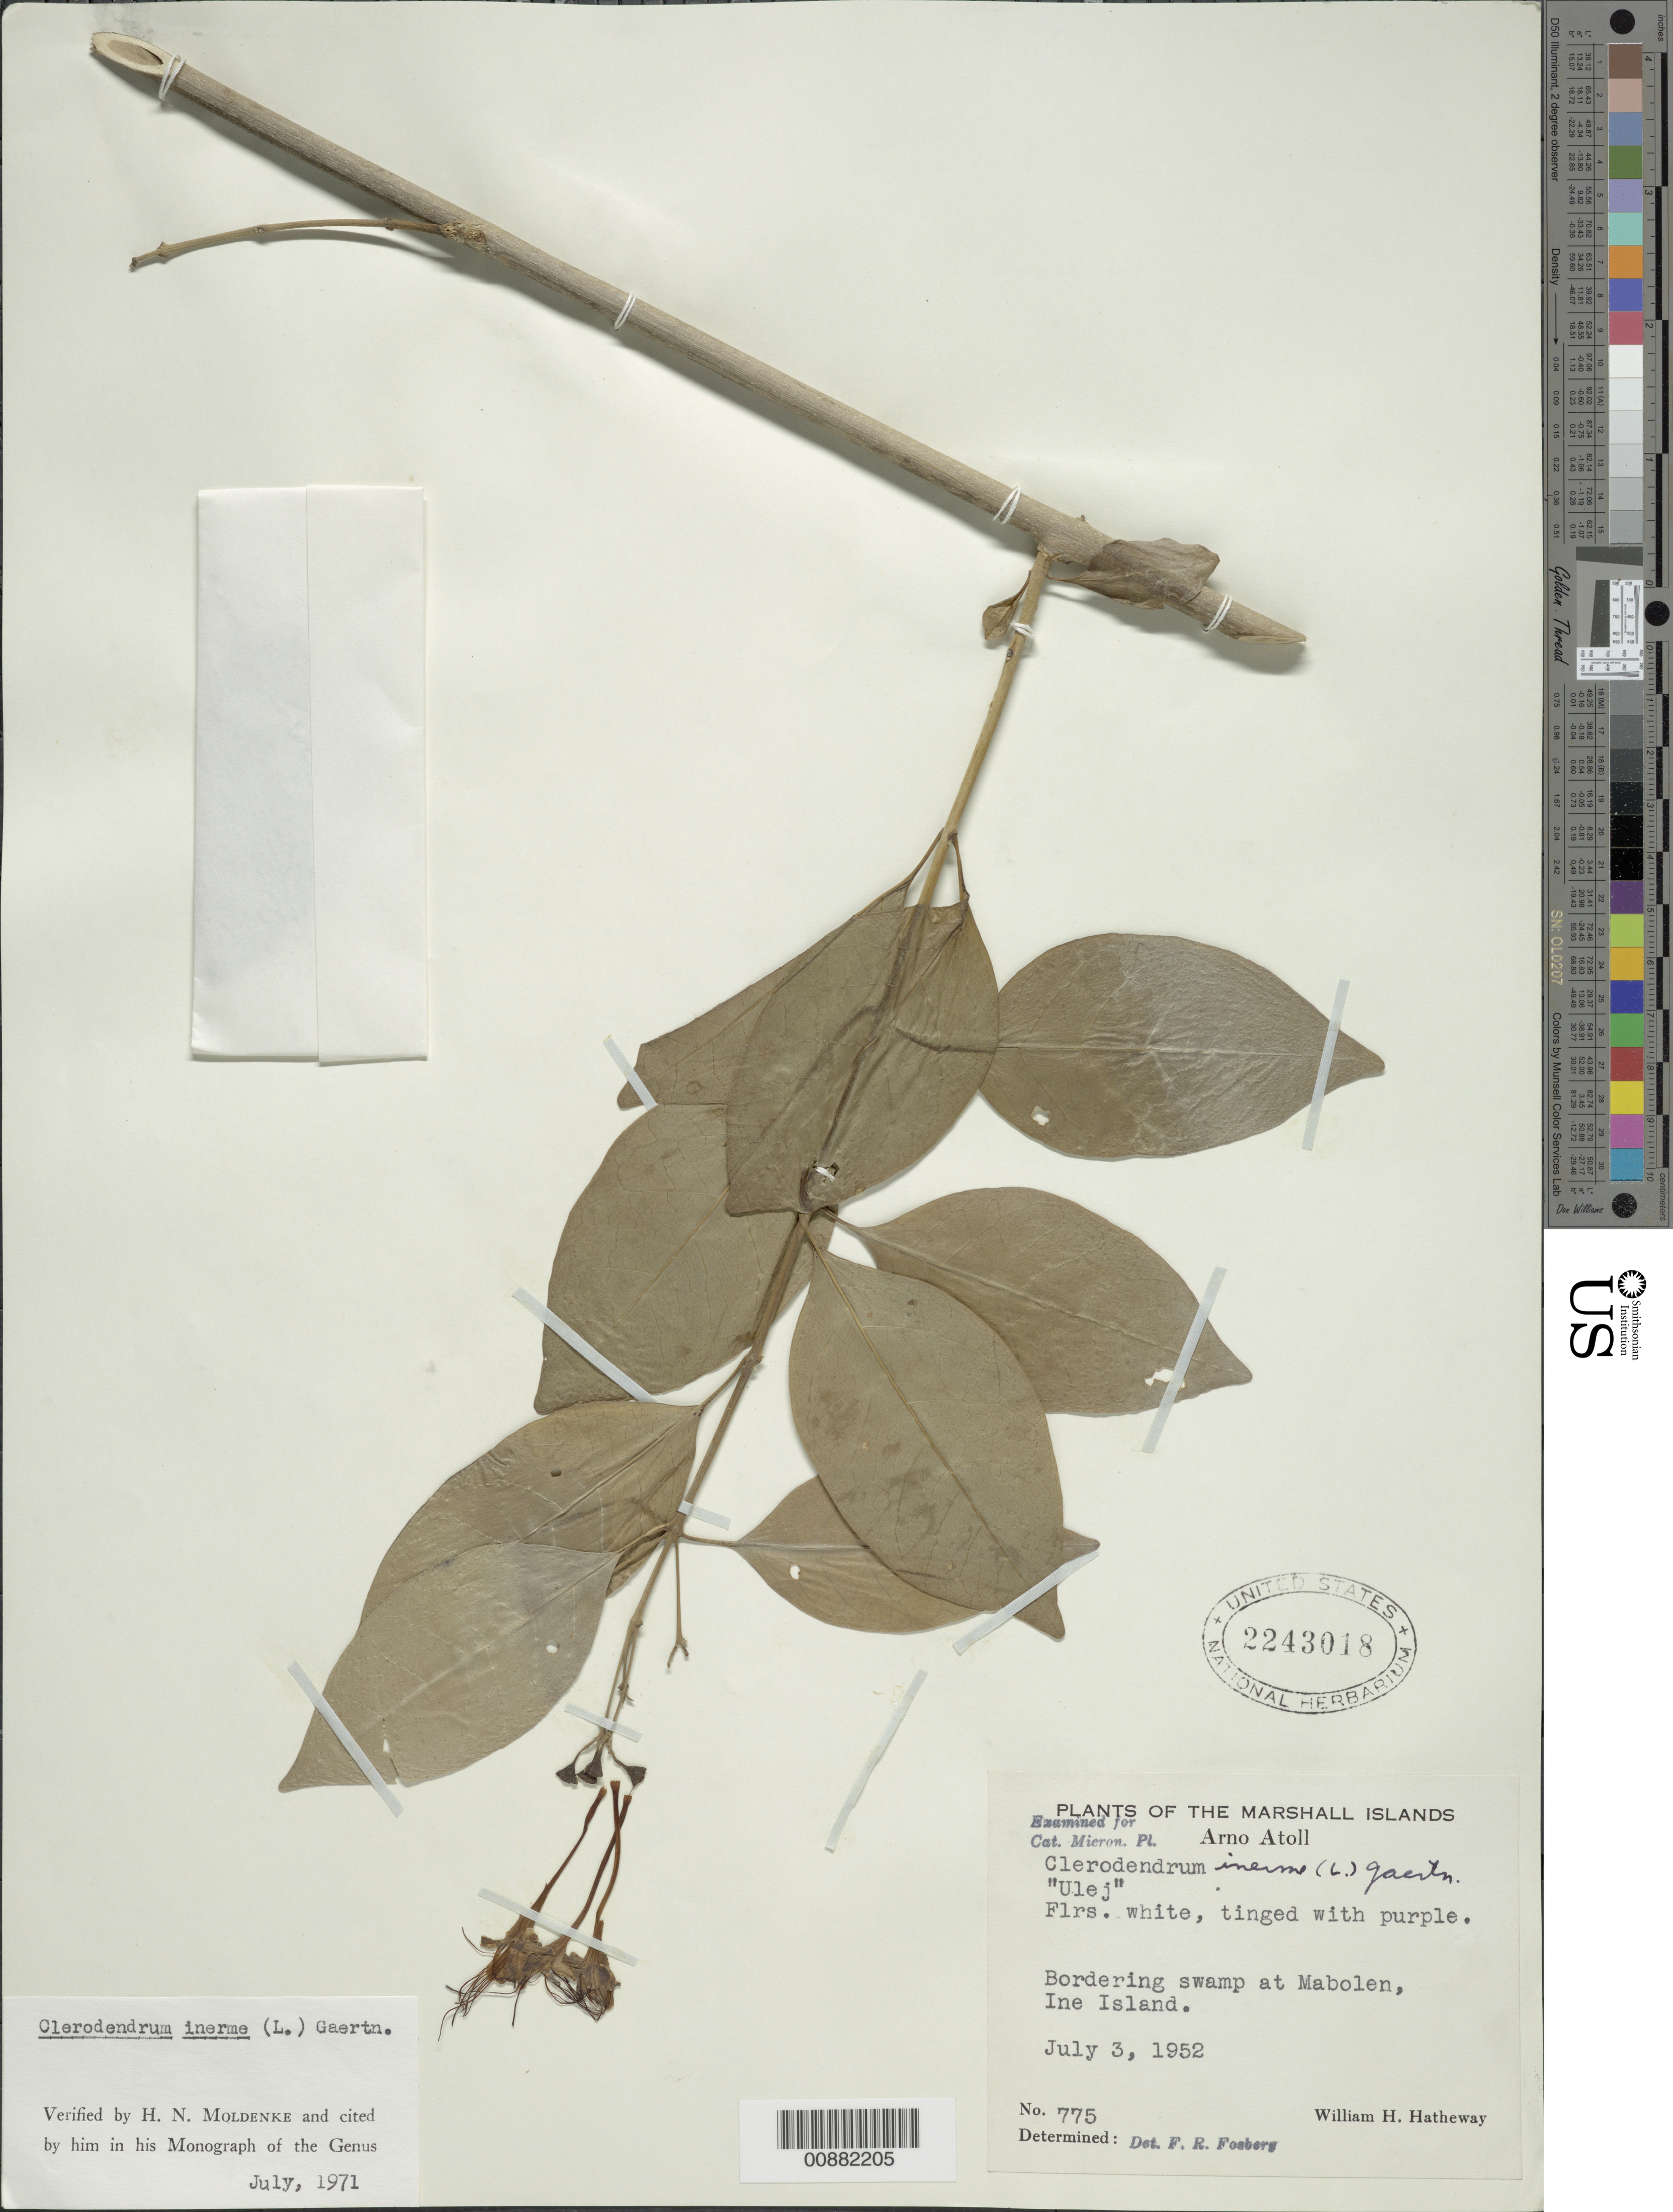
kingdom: Plantae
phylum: Tracheophyta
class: Magnoliopsida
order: Lamiales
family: Lamiaceae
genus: Clerodendrum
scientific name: Clerodendrum inerme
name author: (L.) Gaertn.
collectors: W. H. Hatheway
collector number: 775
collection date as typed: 03 Jul 1952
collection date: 1952-07-03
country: Marshall Islands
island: Arno Atoll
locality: Ine Islet, at Mabolen.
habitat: Bordering swamp.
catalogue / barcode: US 2243018